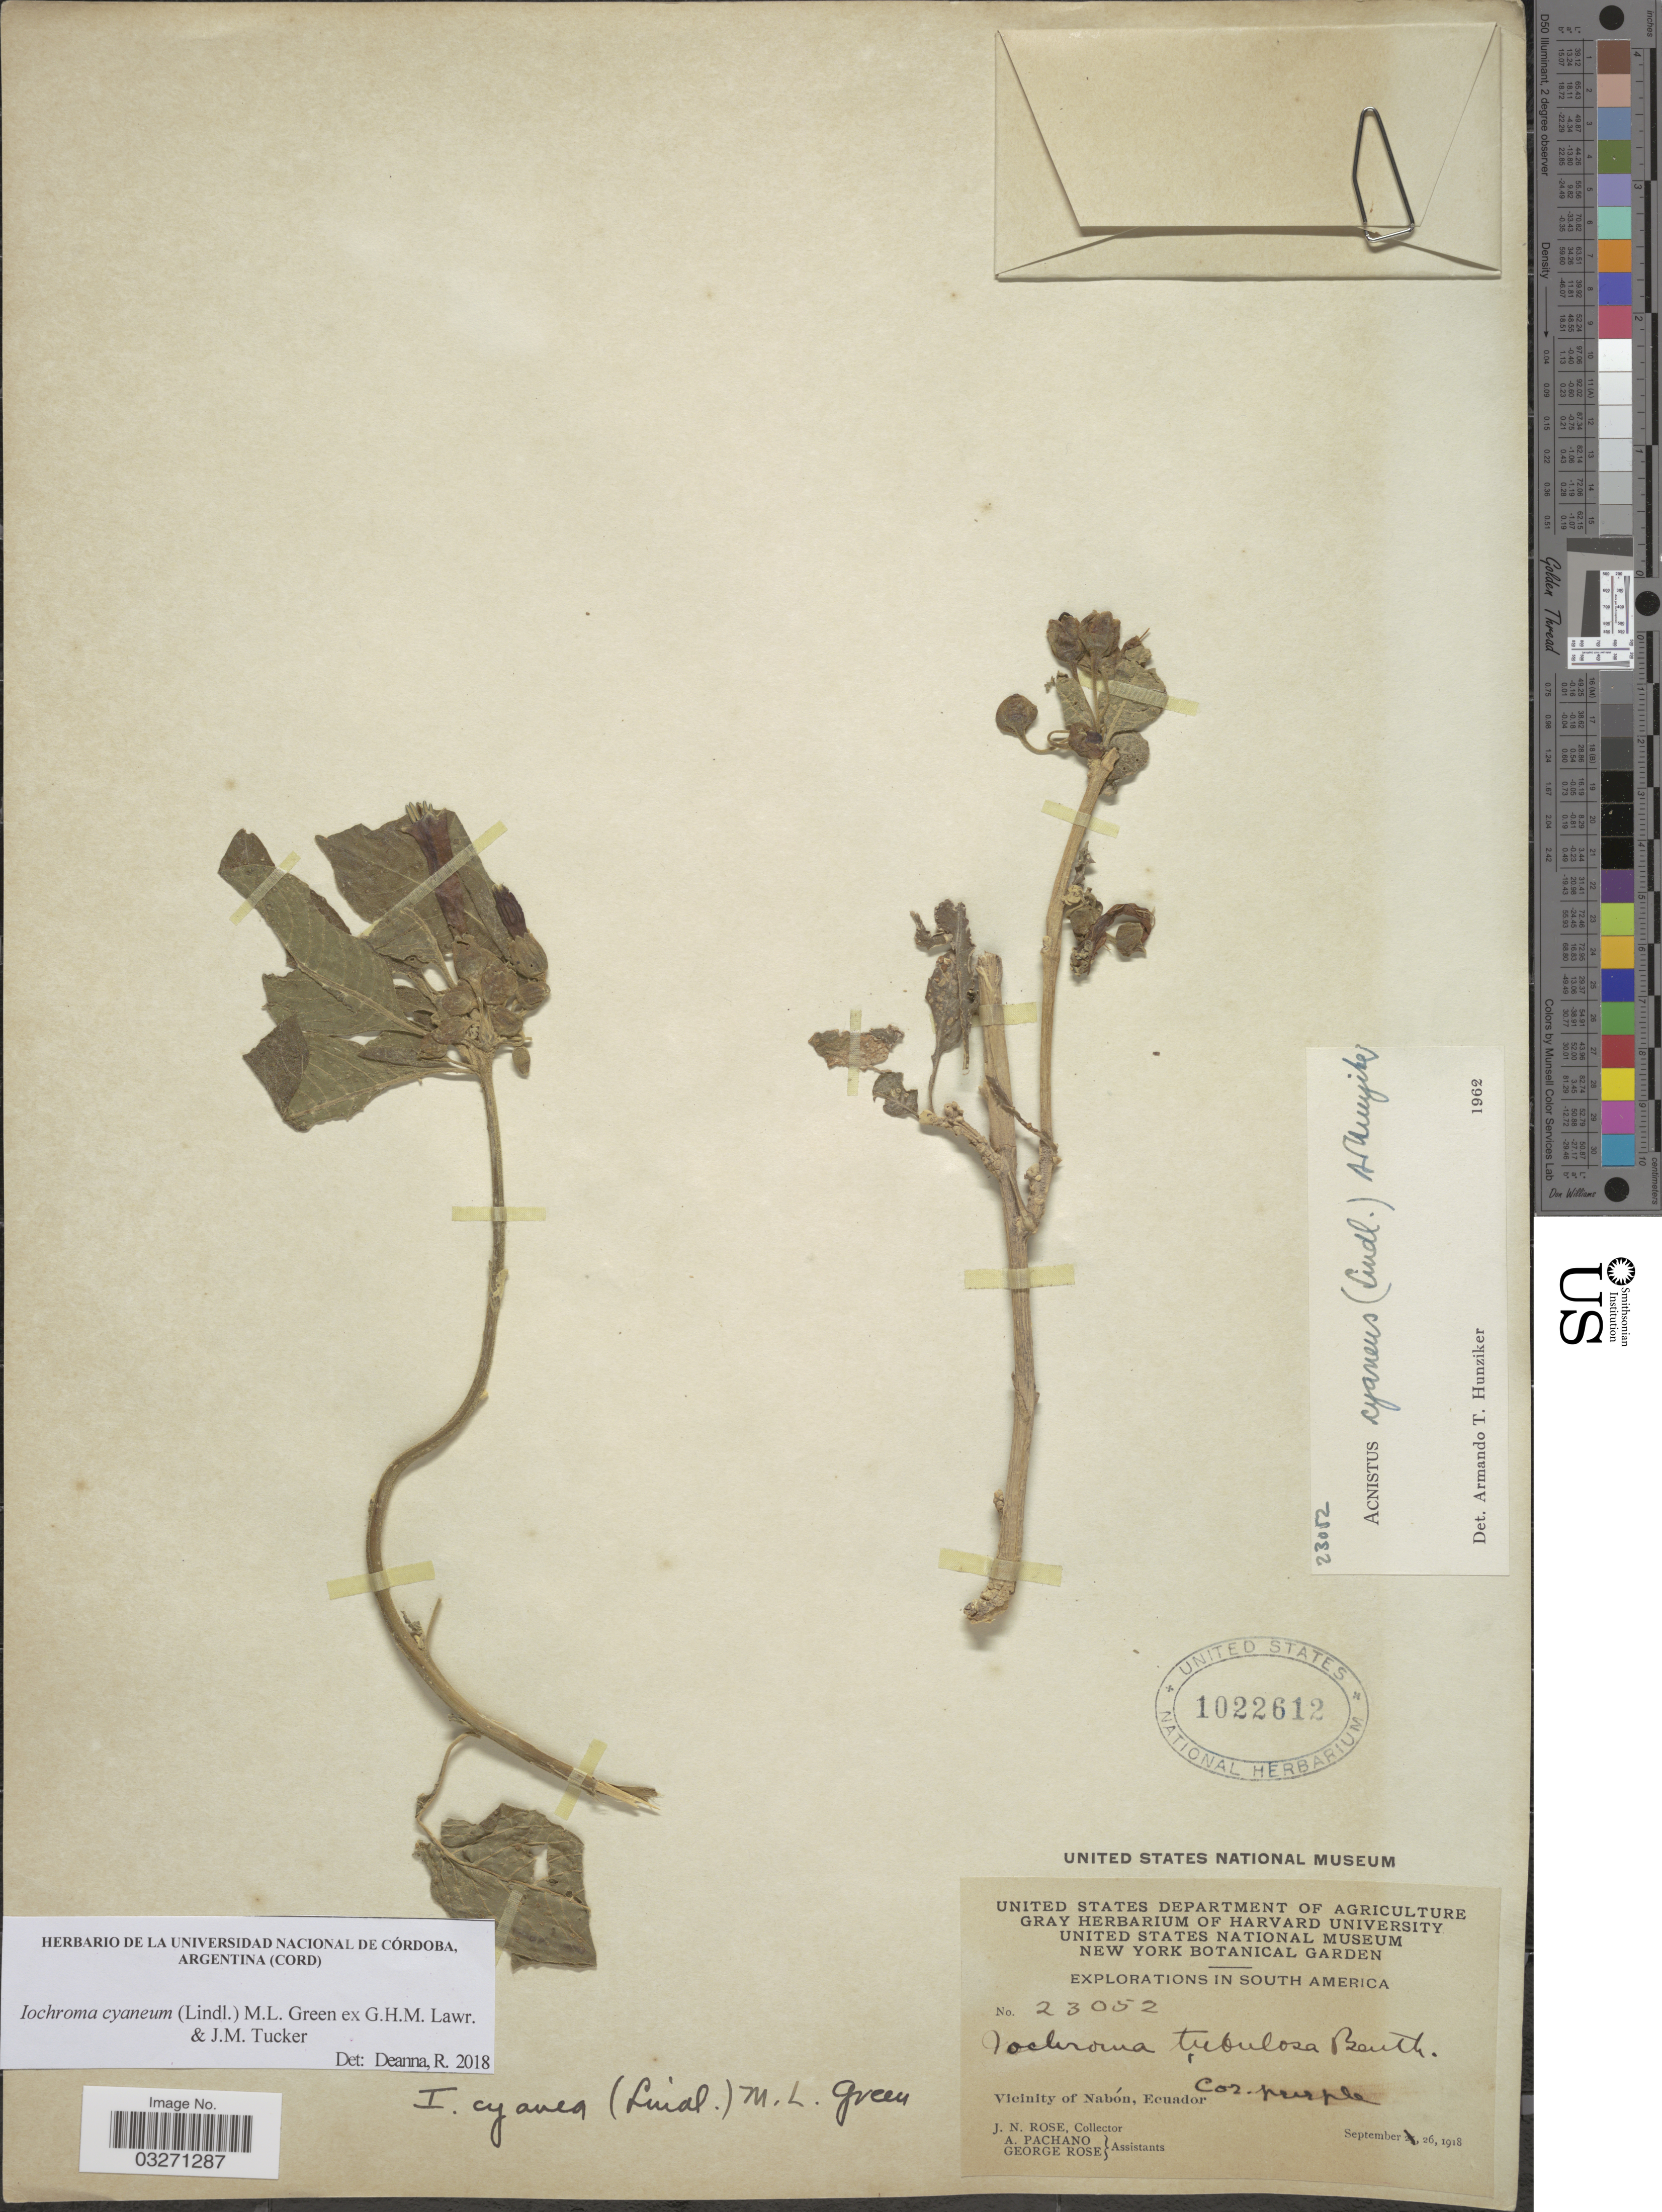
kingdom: Plantae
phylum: Tracheophyta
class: Magnoliopsida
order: Solanales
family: Solanaceae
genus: Iochroma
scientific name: Iochroma cyaneum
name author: (Lindl.) Lawr. & J.M. Tucker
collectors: J. N. Rose, A. Pachano & G. Rose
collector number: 23052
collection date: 1918-09-26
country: Ecuador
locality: Vicinity of Nabón.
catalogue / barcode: US 1022612